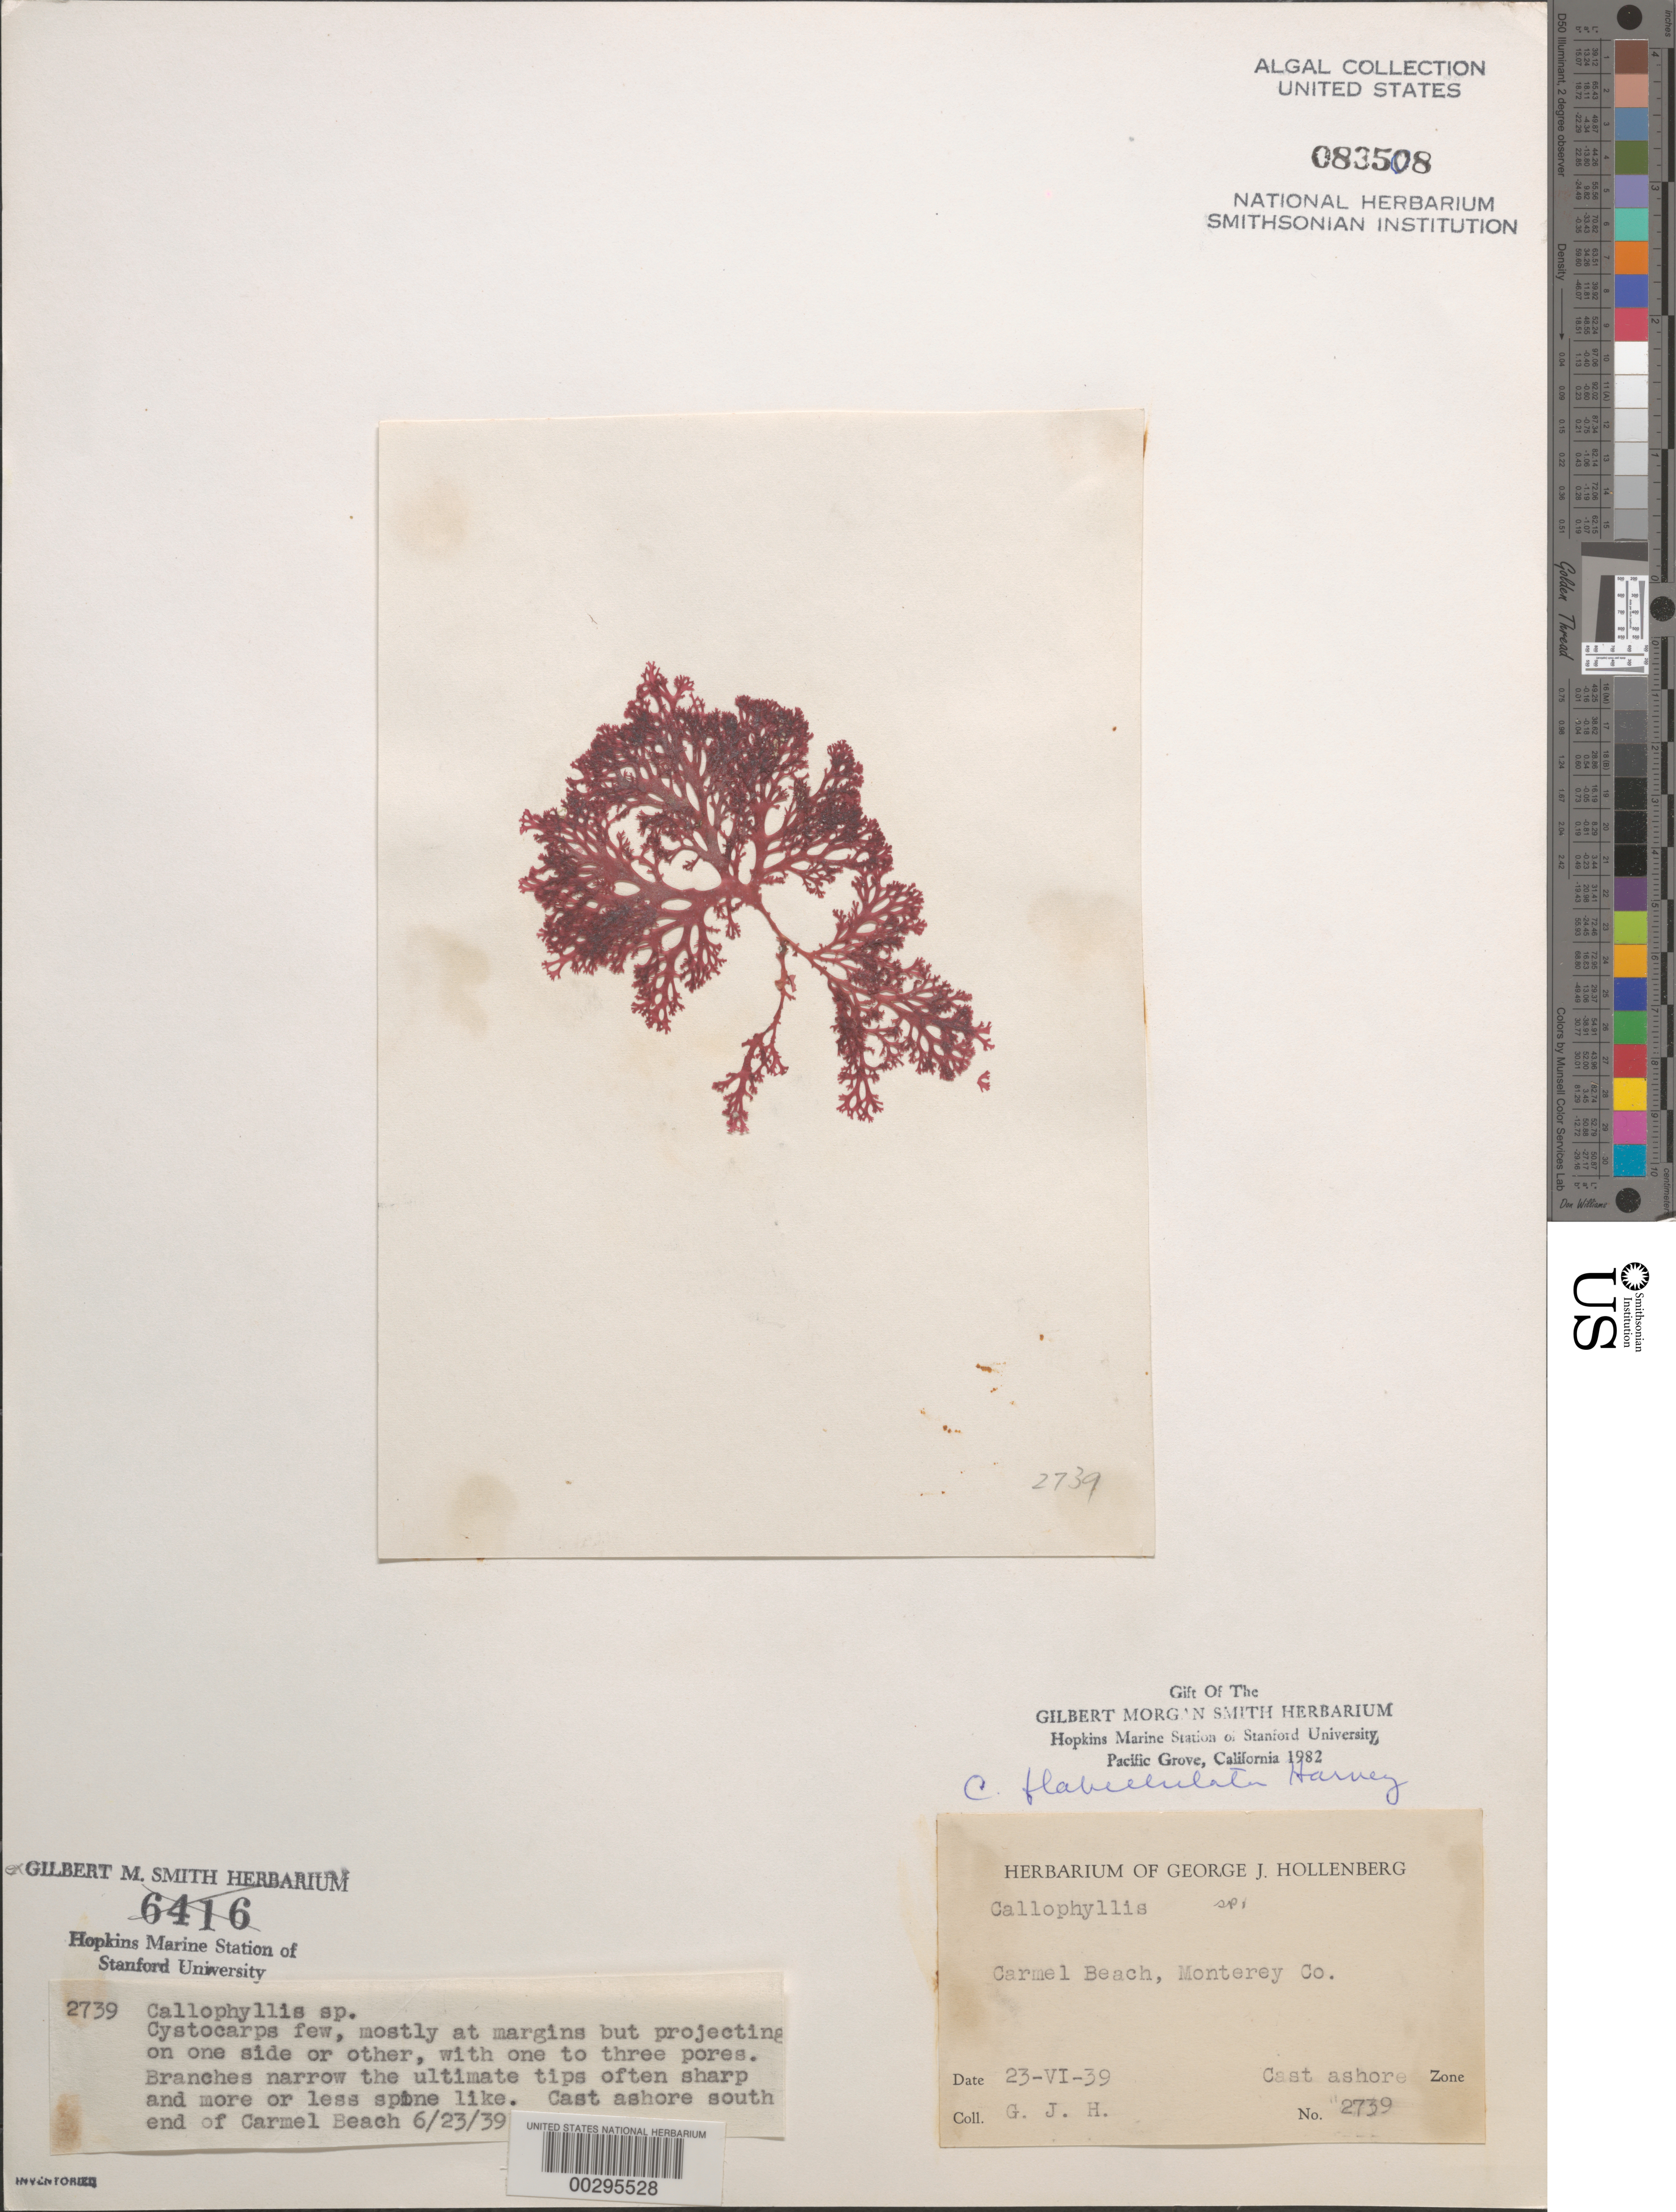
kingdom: Plantae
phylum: Rhodophyta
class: Florideophyceae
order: Gigartinales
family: Kallymeniaceae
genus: Callophyllis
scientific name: Callophyllis flabellulata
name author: Harv.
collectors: G. Hollenberg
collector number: GJH 2739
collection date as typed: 23 Jun 1939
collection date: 1939-06-23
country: United States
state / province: California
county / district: Monterey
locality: Carmel Beach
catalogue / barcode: US 83508